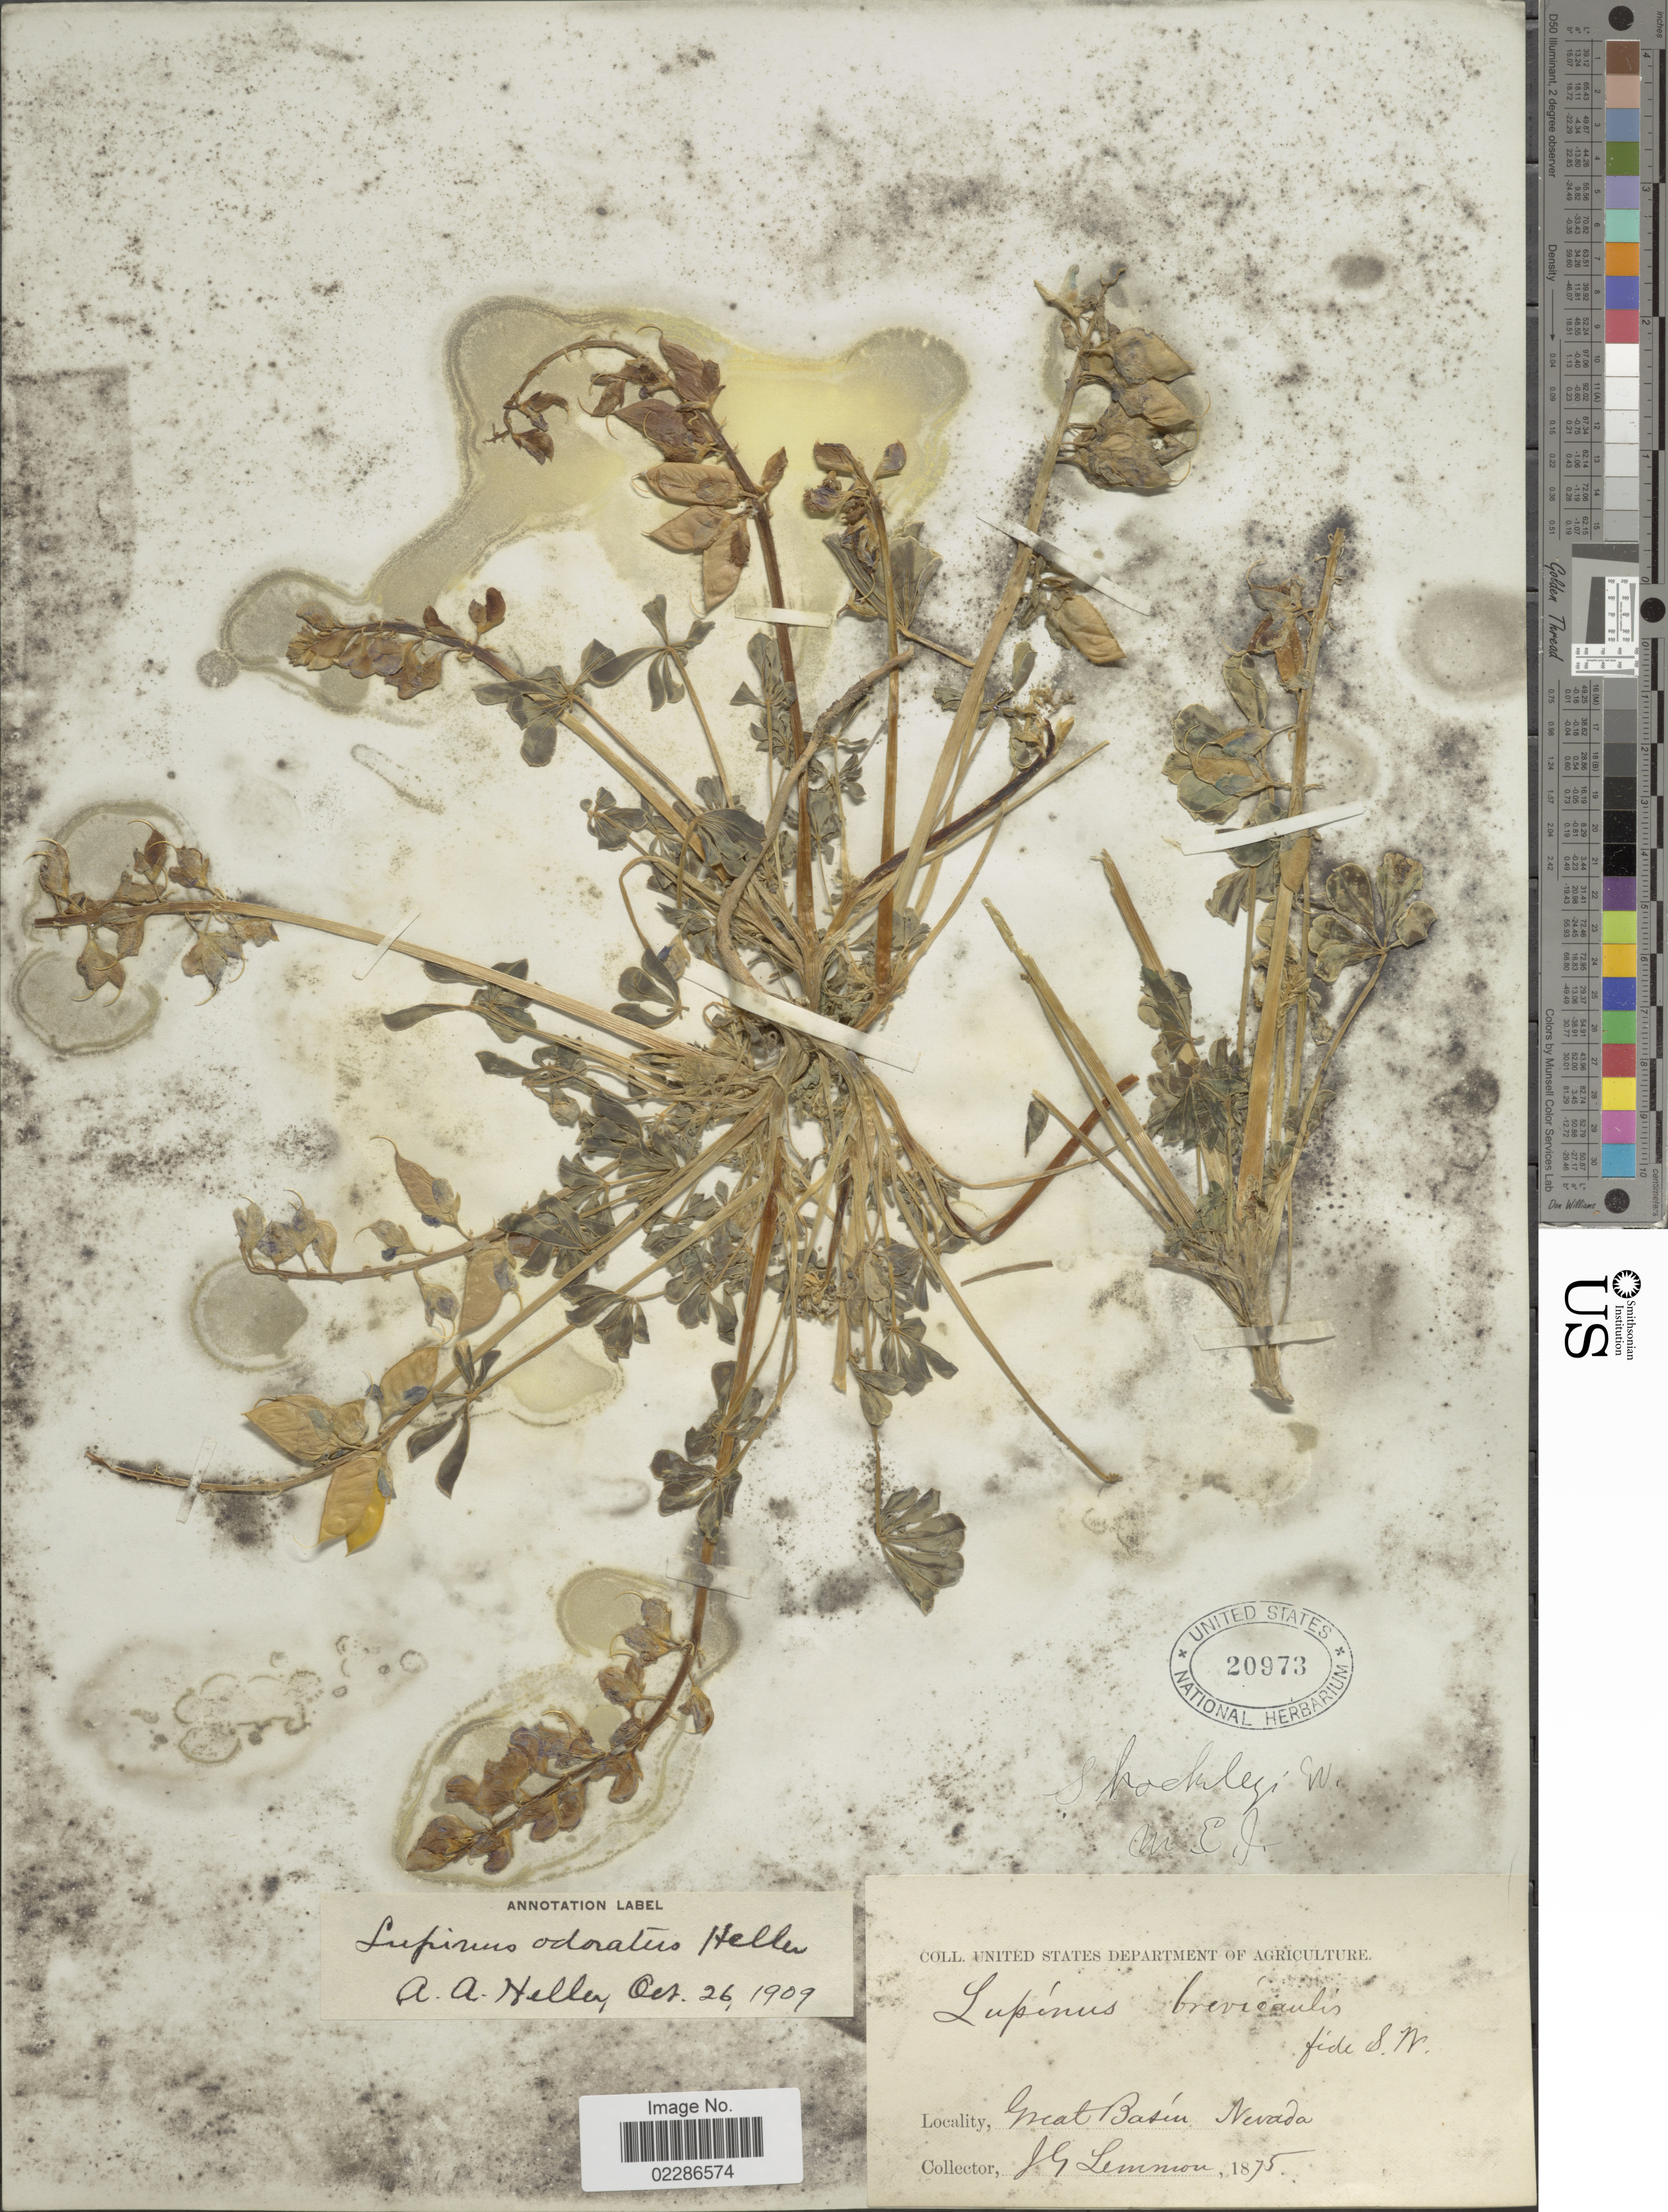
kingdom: Plantae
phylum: Tracheophyta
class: Magnoliopsida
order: Fabales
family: Fabaceae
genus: Lupinus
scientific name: Lupinus odoratus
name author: A. Heller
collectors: J. Lemmon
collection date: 1875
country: United States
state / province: Nevada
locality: Great Basín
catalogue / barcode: US 20973